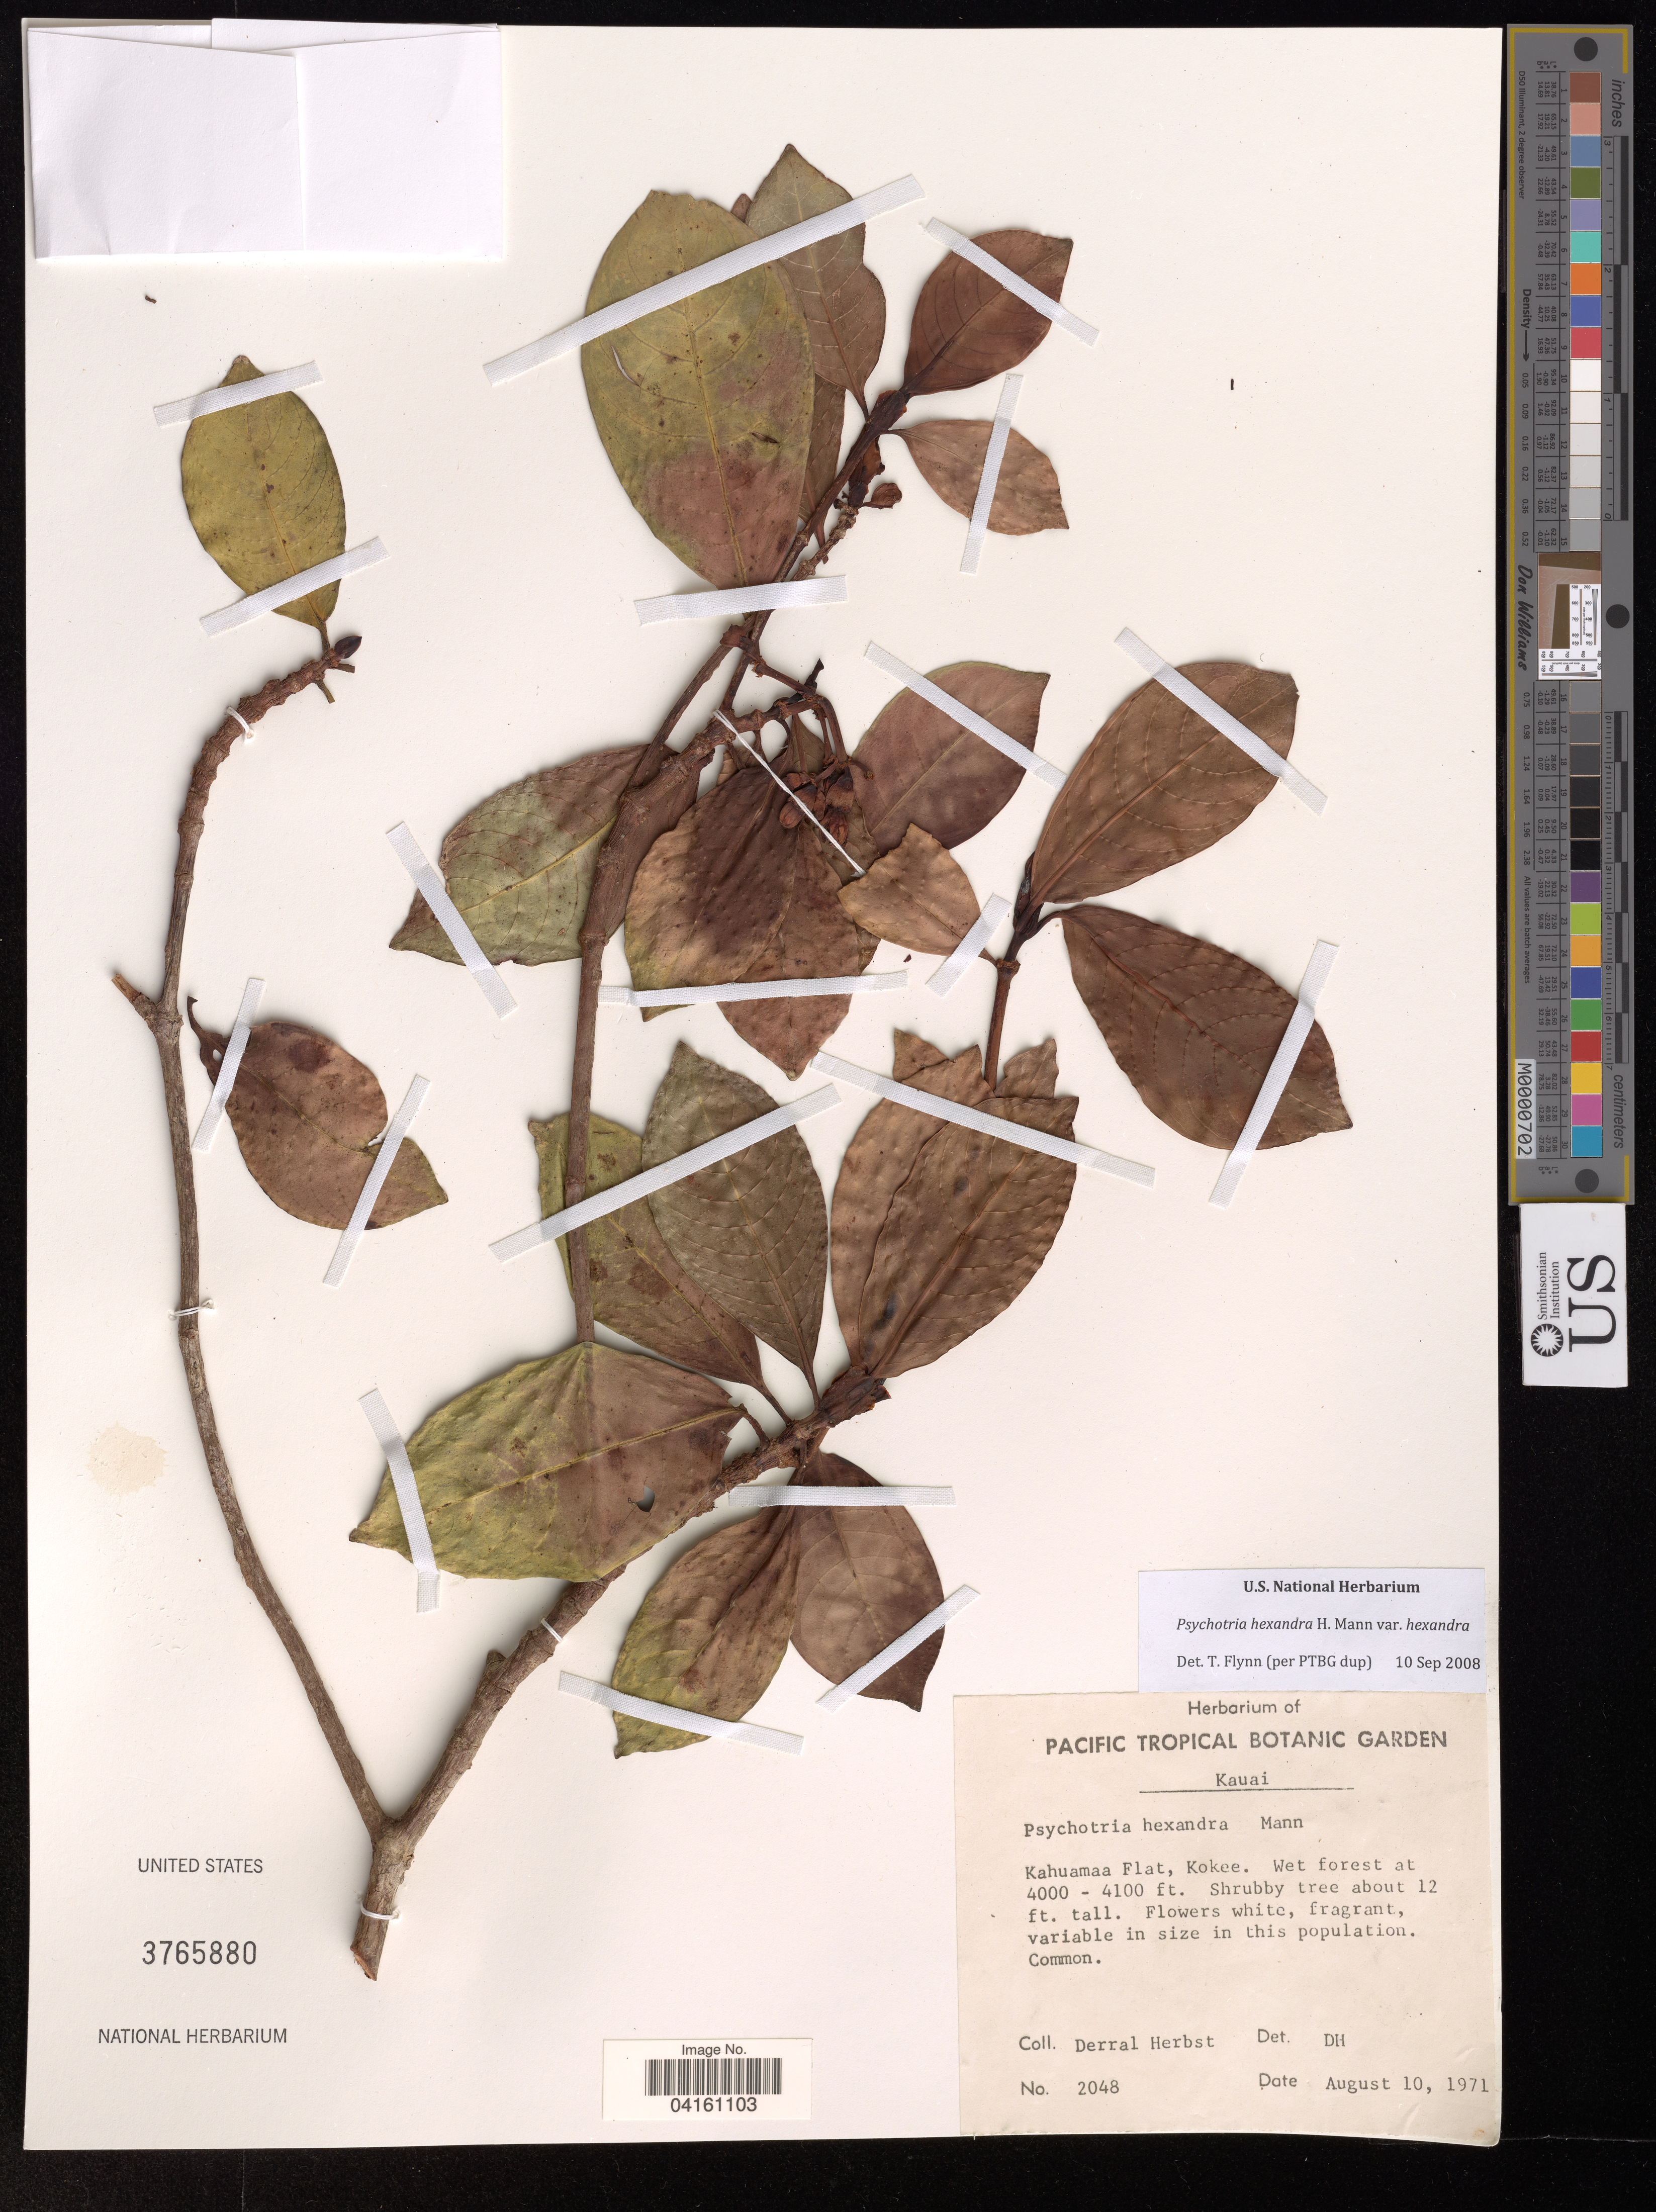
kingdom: Plantae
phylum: Tracheophyta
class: Magnoliopsida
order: Gentianales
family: Rubiaceae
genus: Psychotria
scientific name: Psychotria hexandra var. hexandra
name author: H. Mann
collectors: D. R. Herbst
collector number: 2048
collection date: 1971-08-10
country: United States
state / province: Hawaii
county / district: Kauai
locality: Kauai. Kahuamaa Flat, Kokee.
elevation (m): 1219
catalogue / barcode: US 3765880